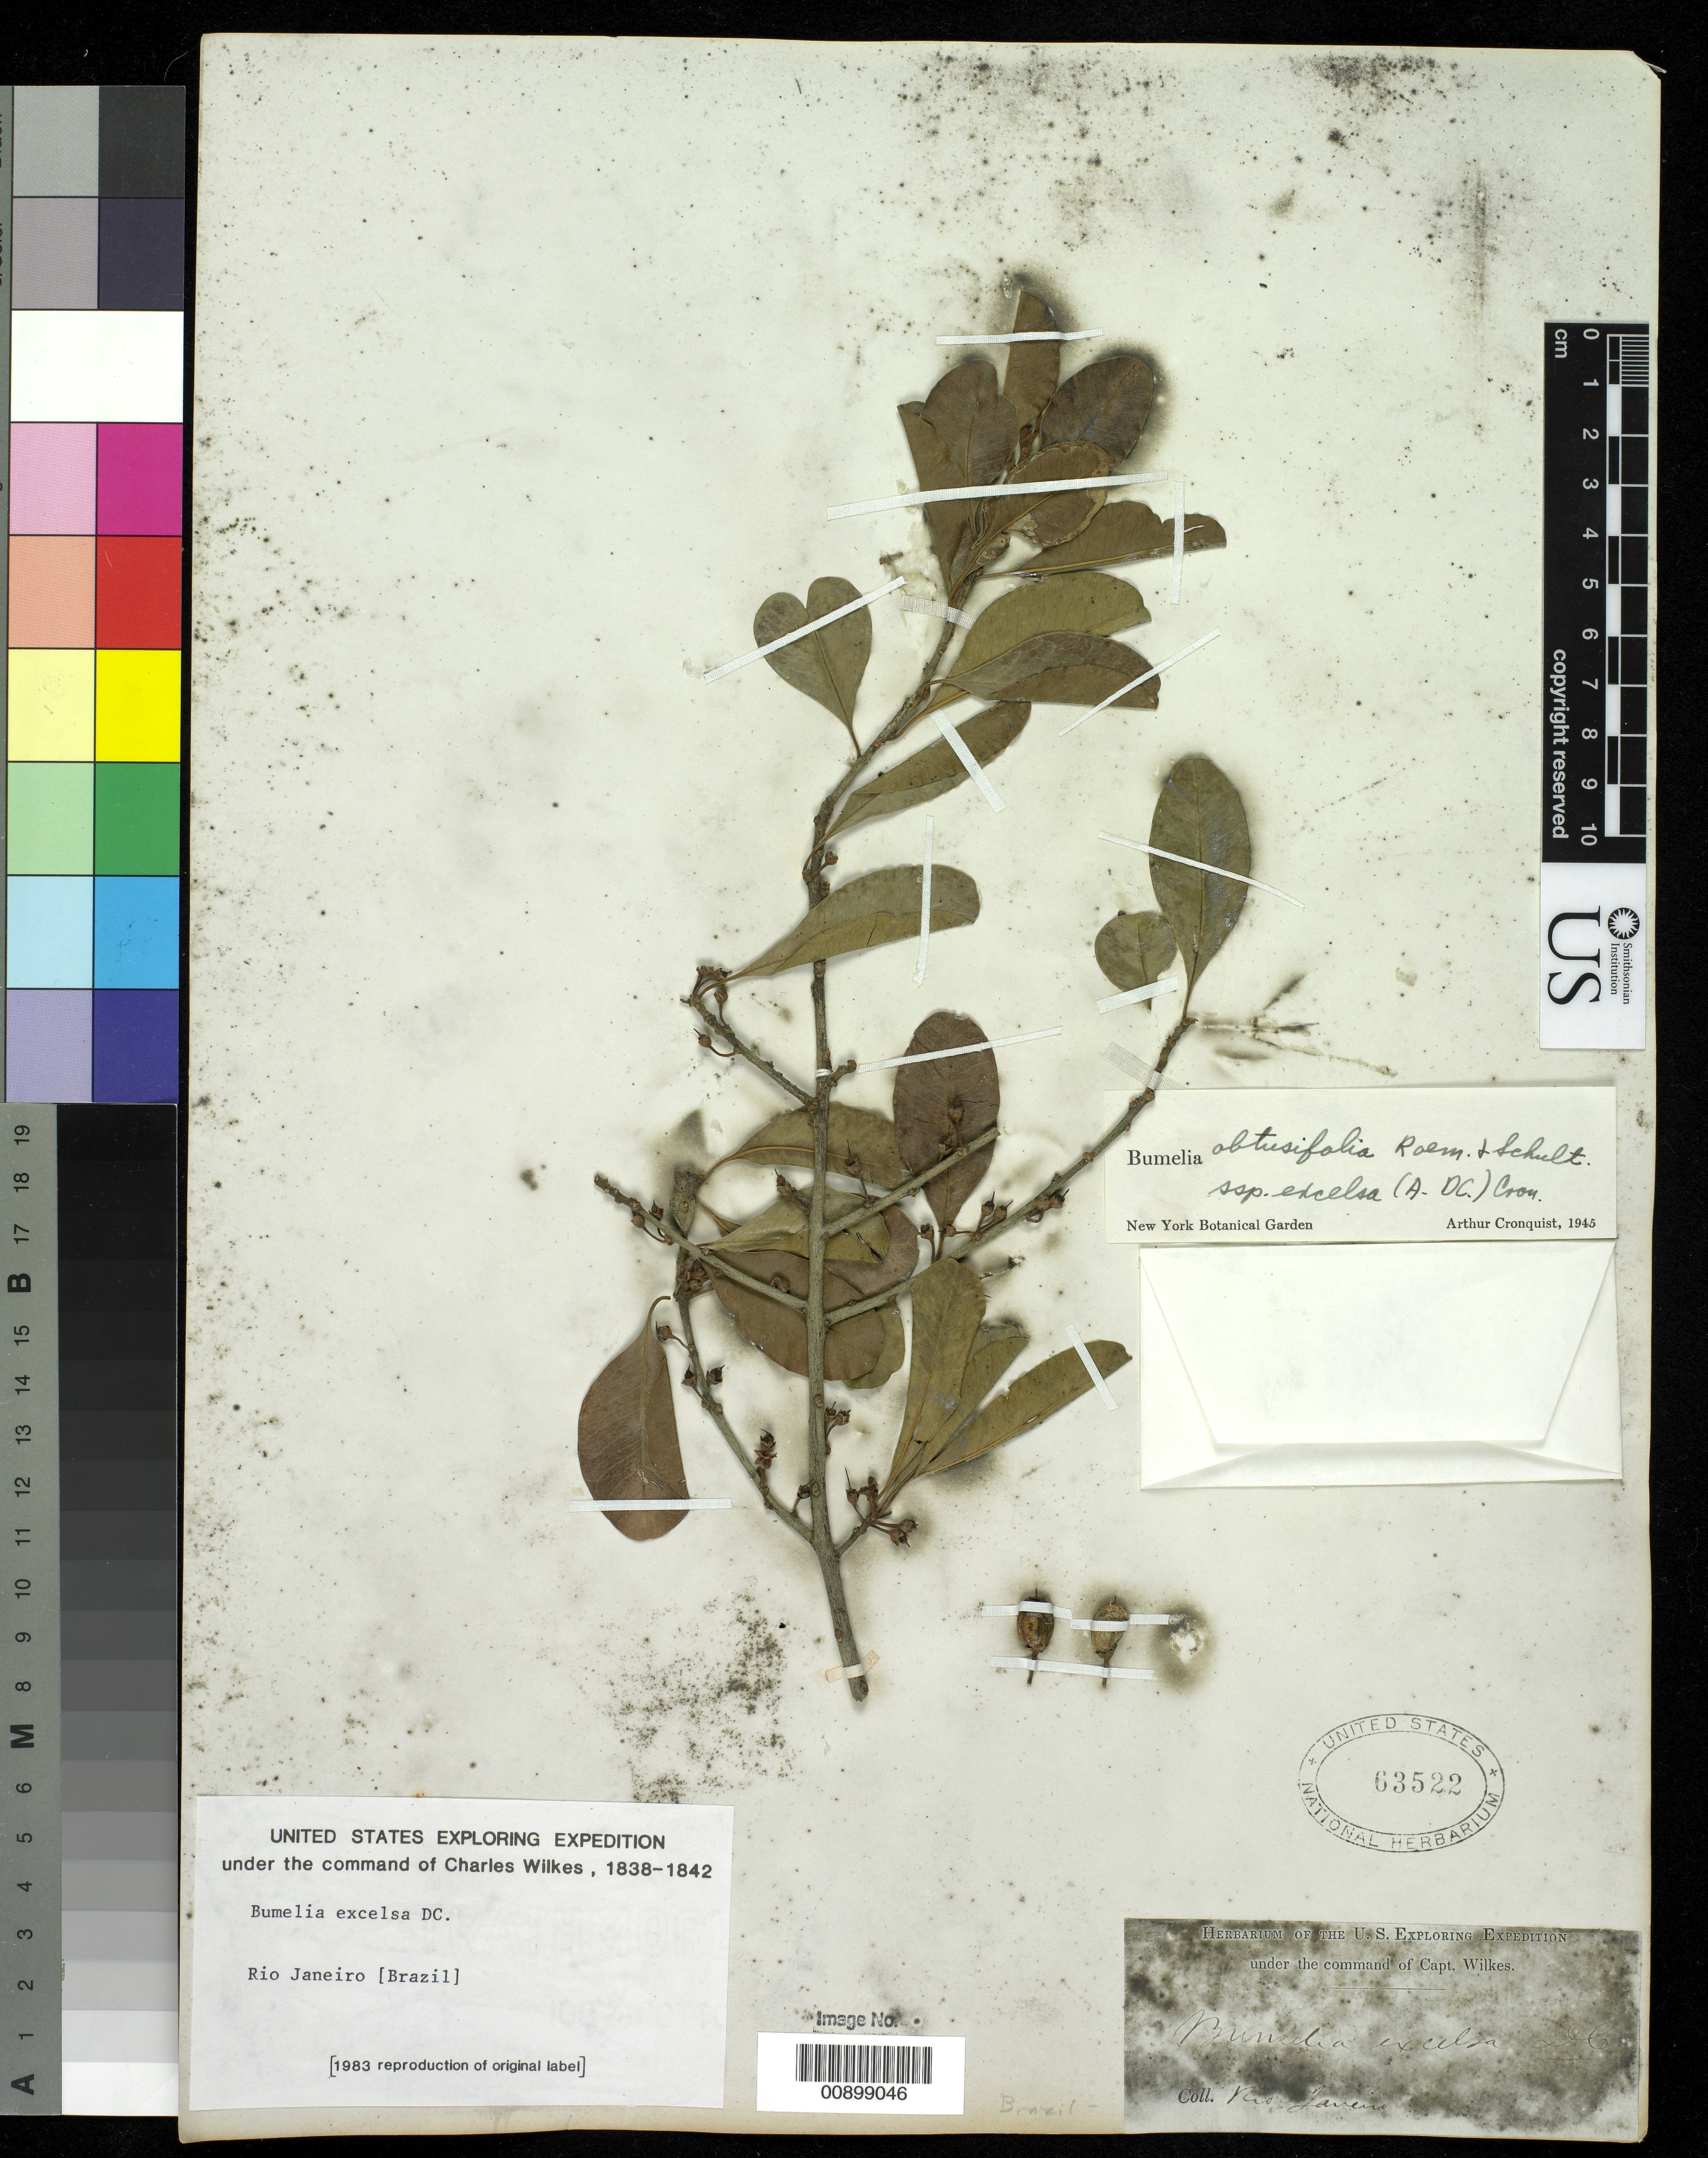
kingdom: Plantae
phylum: Tracheophyta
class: Magnoliopsida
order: Ericales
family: Sapotaceae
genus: Sideroxylon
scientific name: Sideroxylon obtusifolium subsp. obtusifolium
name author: (Roem. & Schult.) T.D. Penn.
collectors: Wilkes Explor. Exped.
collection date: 1838/1842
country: Brazil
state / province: Rio de Janeiro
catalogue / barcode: US 63522